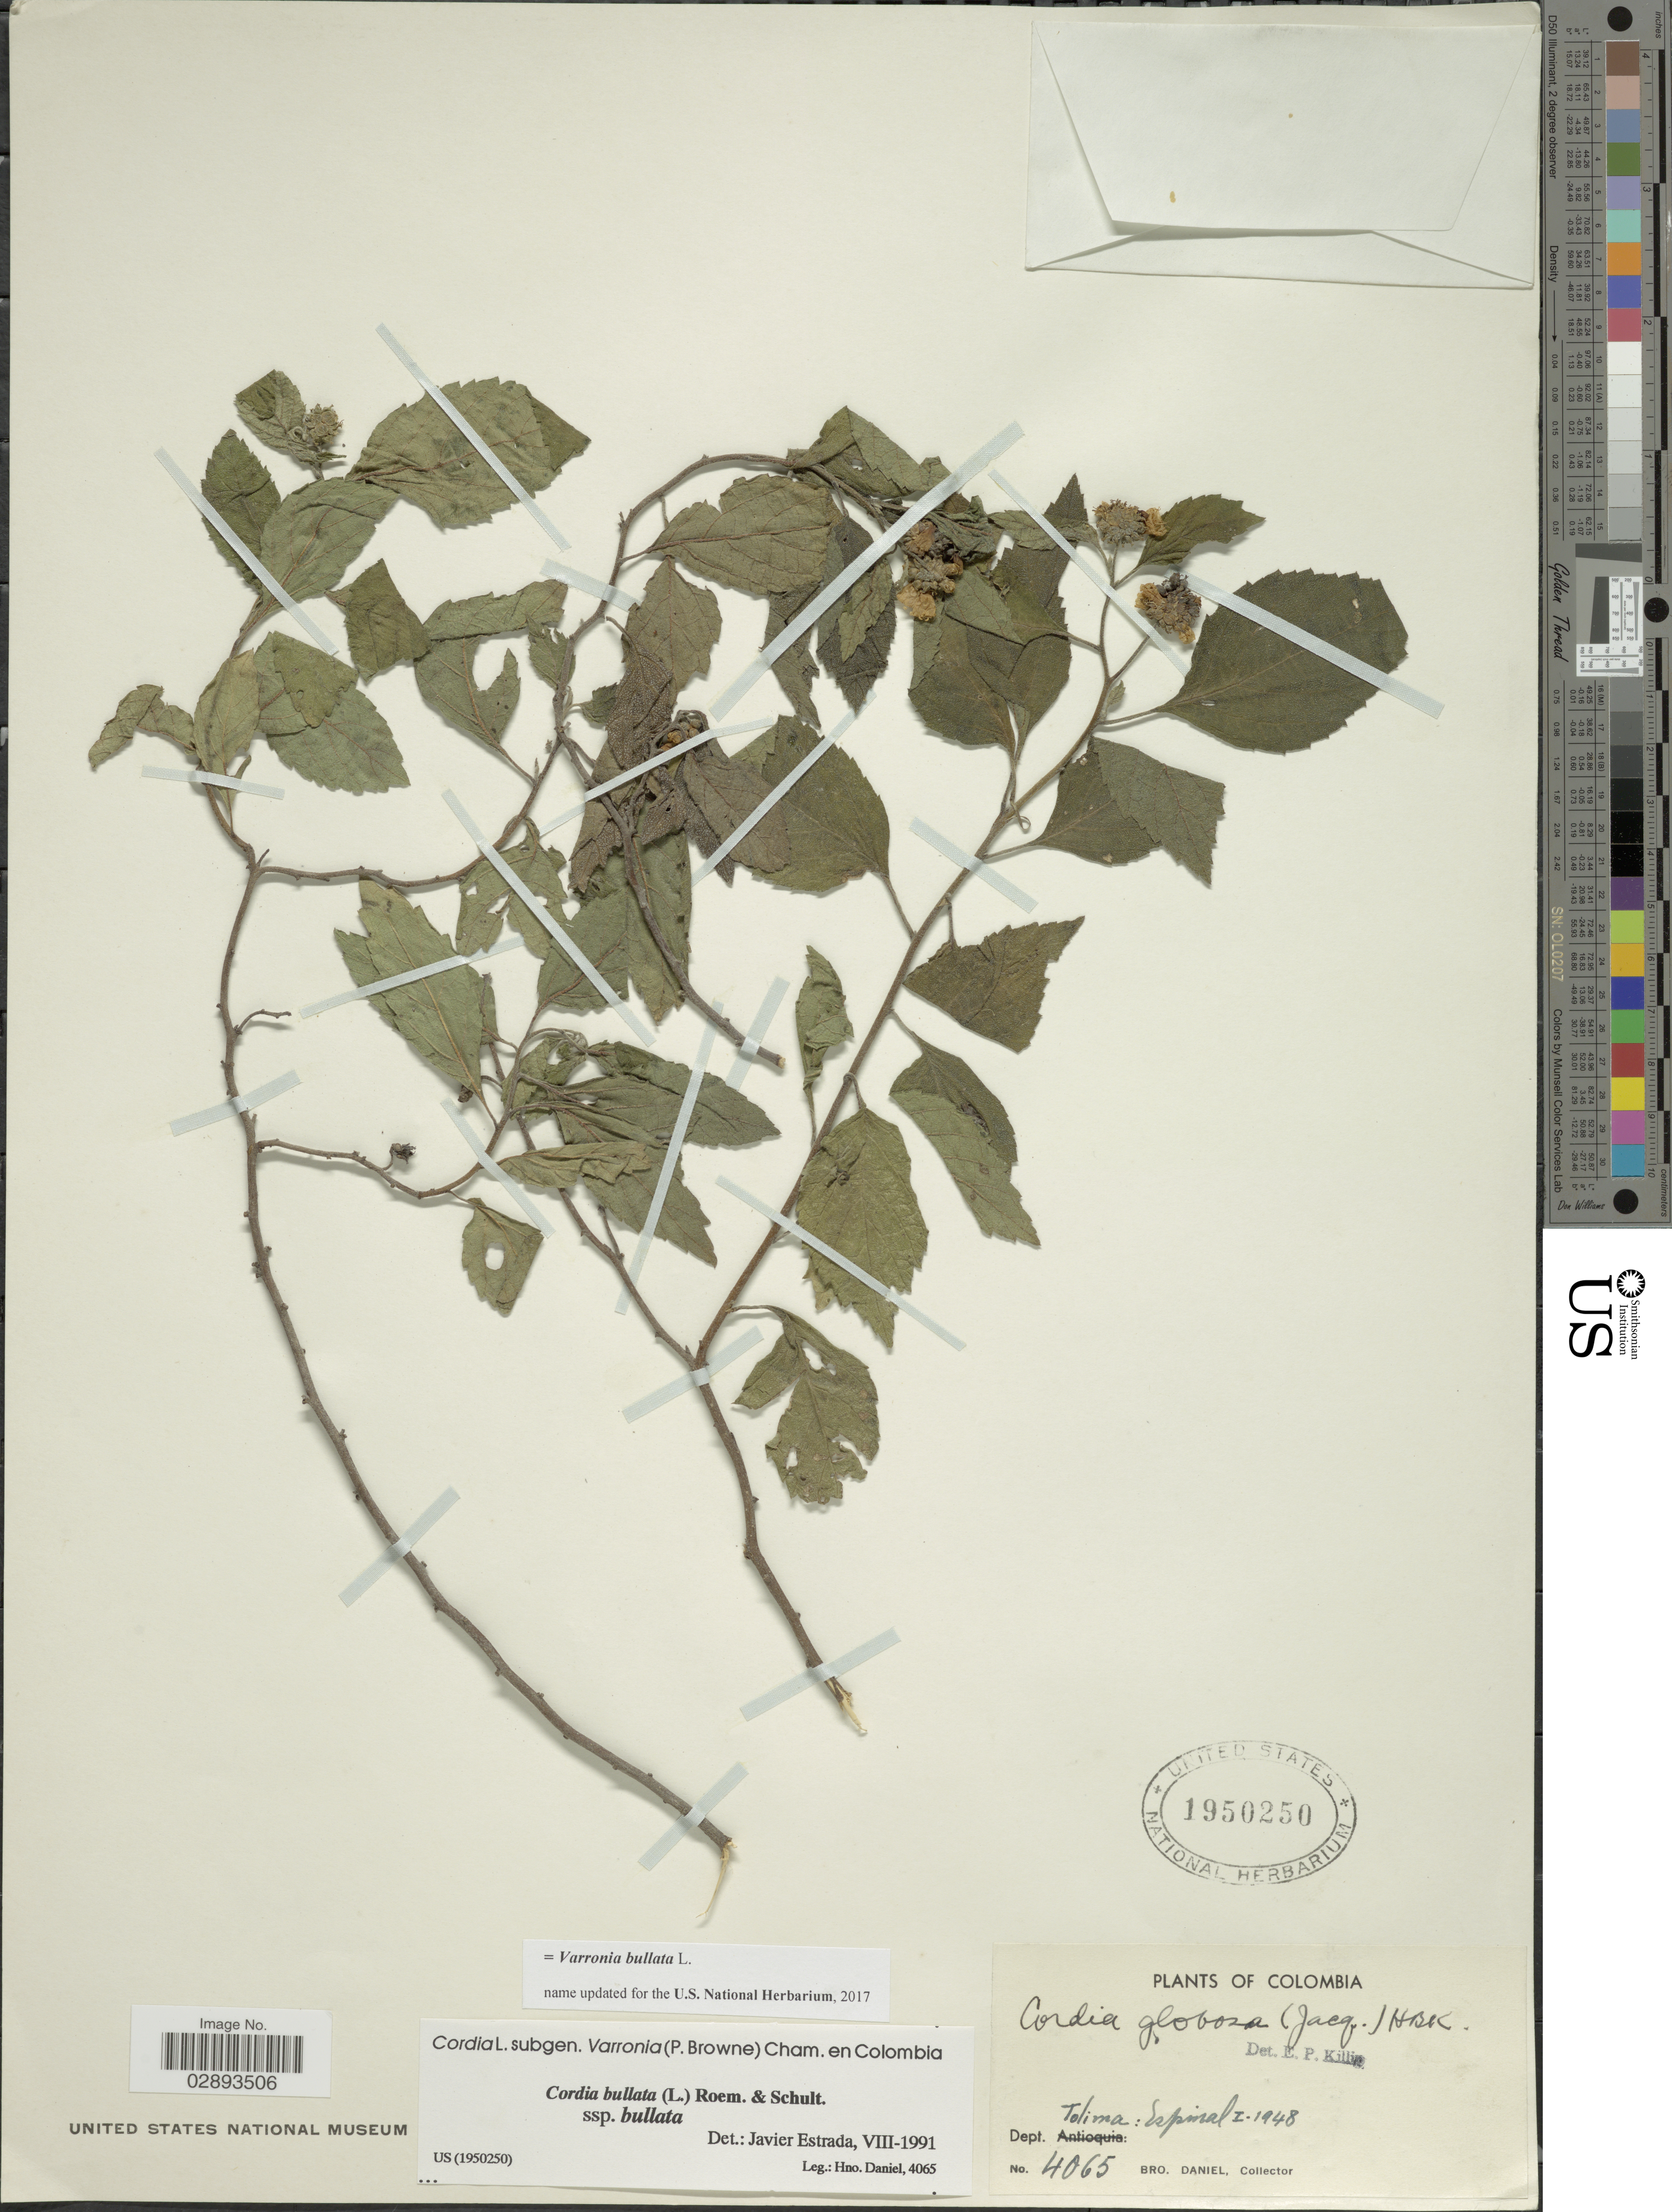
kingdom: Plantae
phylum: Tracheophyta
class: Magnoliopsida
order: Boraginales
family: Cordiaceae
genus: Varronia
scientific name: Varronia bullata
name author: L.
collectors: Bro. Daniel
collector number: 4065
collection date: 1948-01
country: Colombia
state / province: Tolima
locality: Dept. Tolima: Espinal.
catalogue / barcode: US 1950250